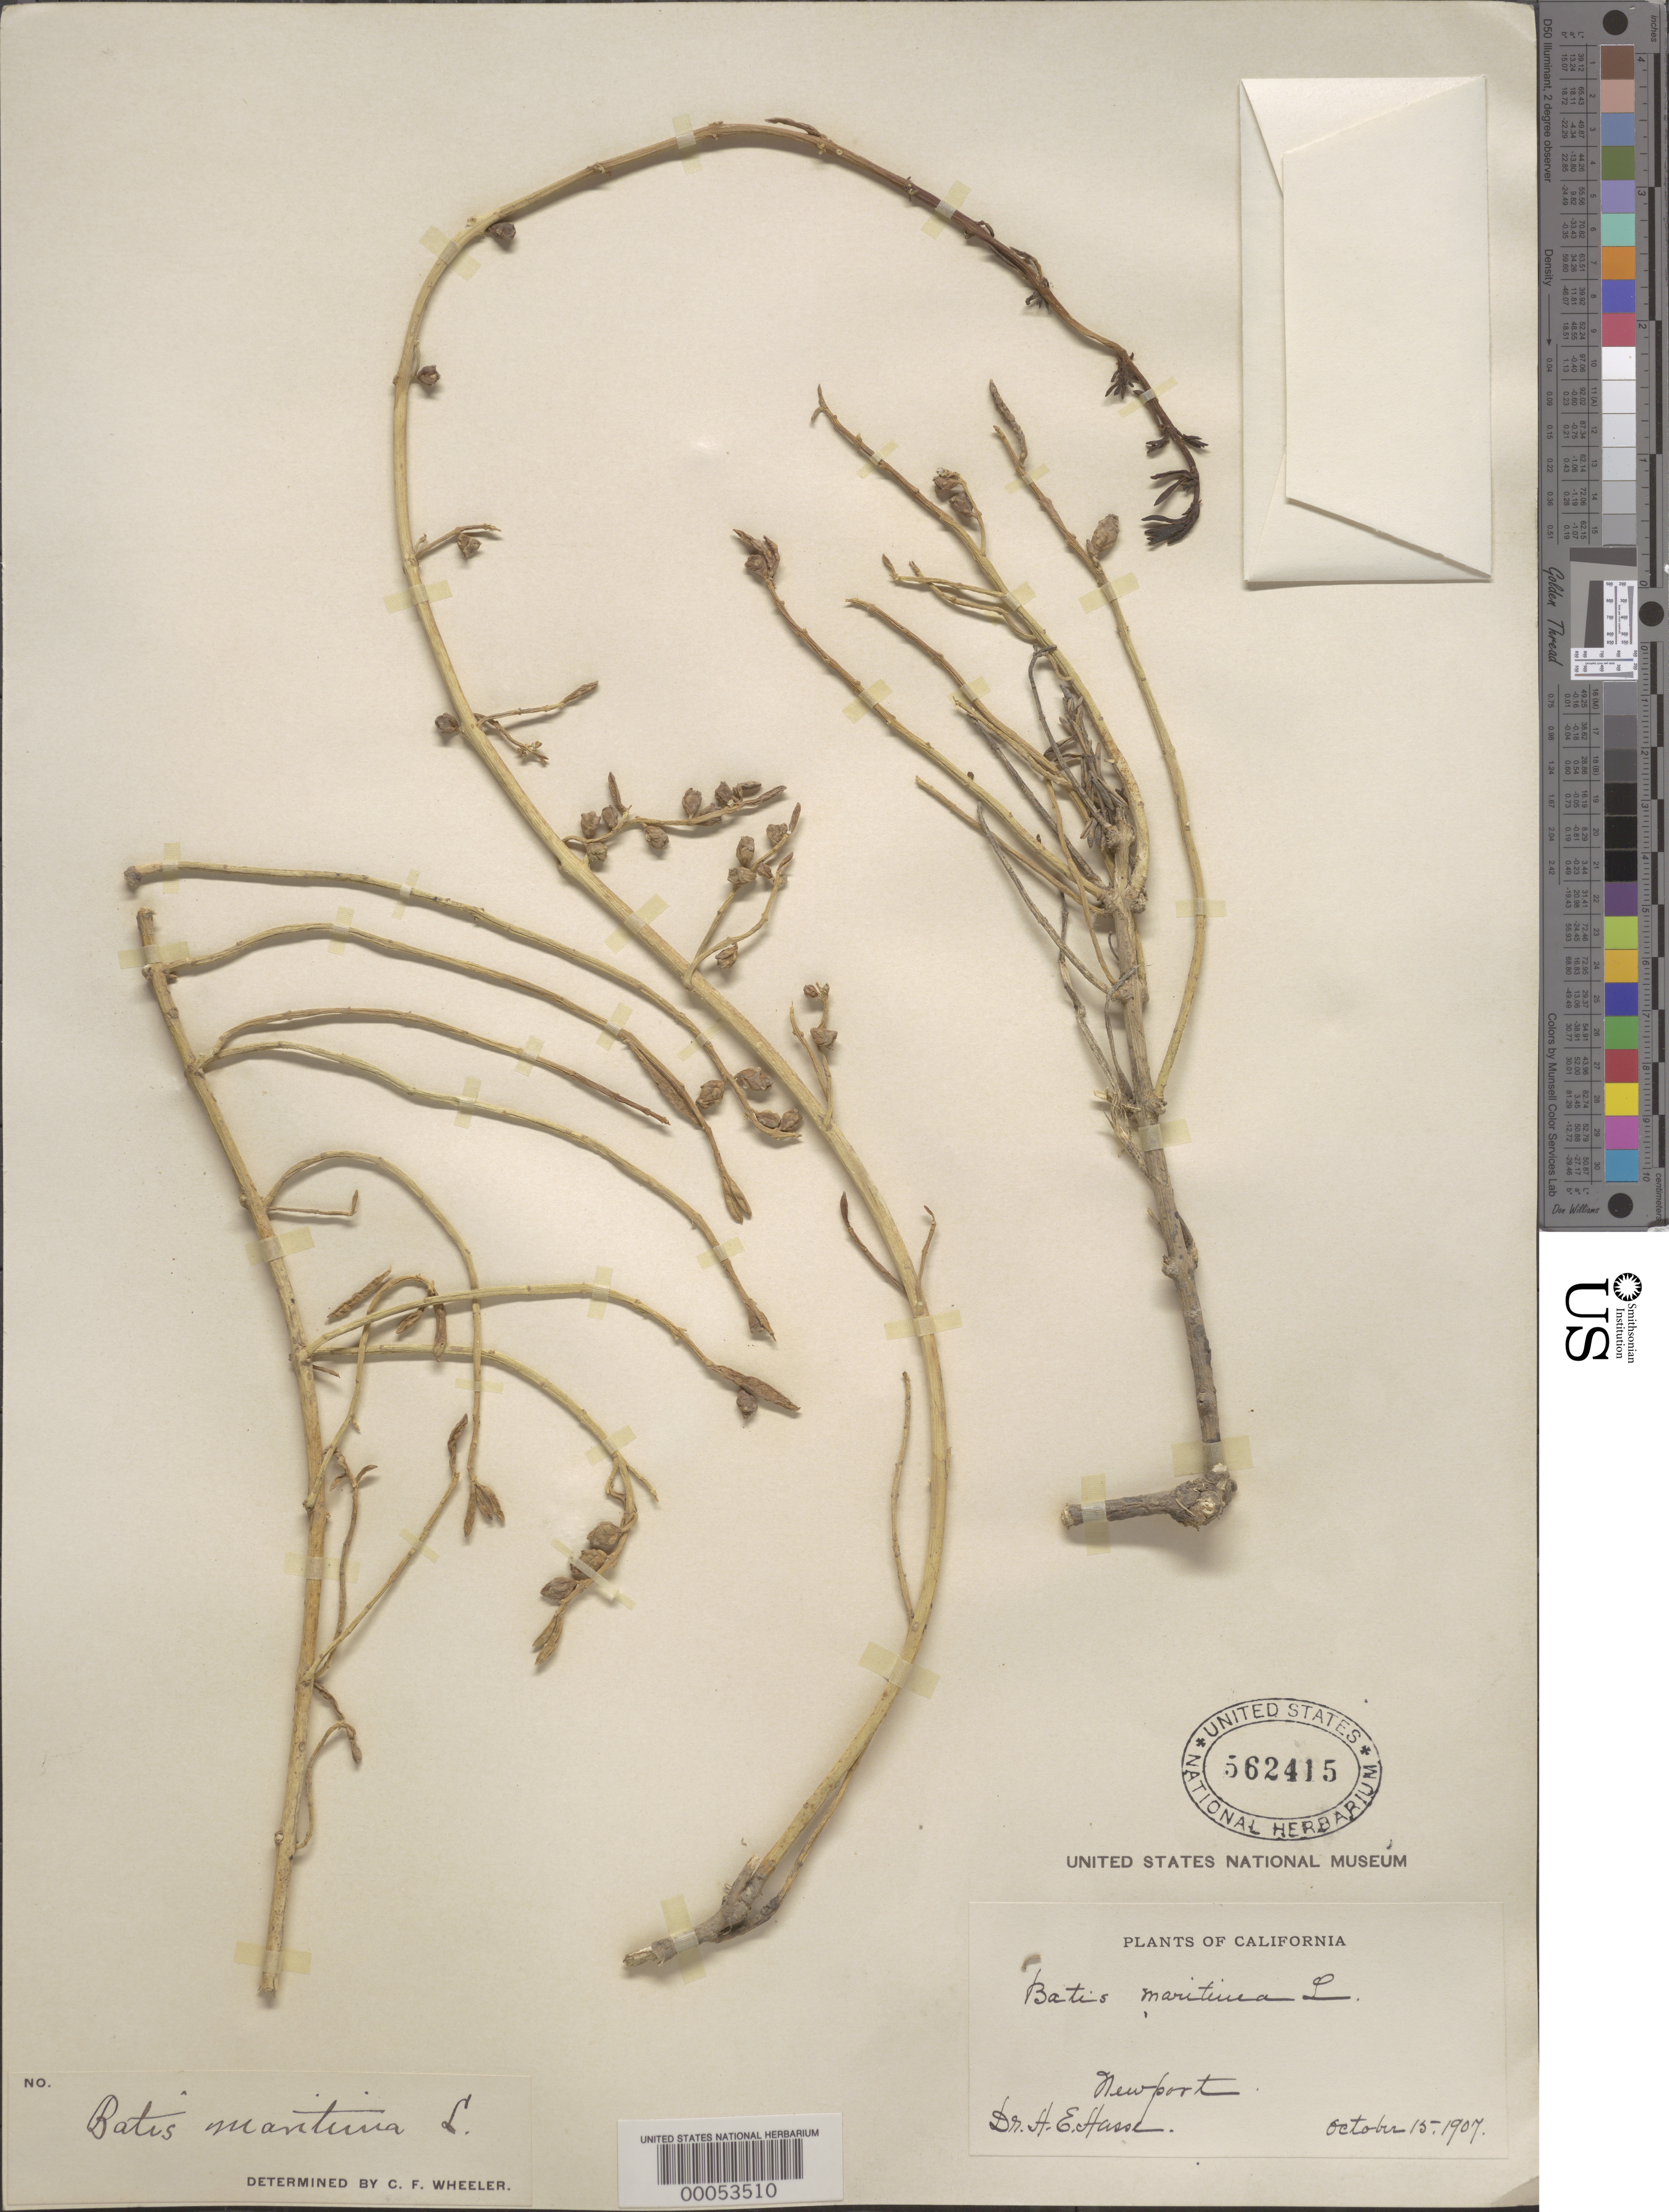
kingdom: Plantae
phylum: Tracheophyta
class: Magnoliopsida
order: Brassicales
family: Bataceae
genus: Batis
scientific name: Batis maritima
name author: L.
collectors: H. E. Hasse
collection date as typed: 15 Oct 1907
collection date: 1907-10-15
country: United States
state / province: California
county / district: Orange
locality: Newport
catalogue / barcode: US 562415